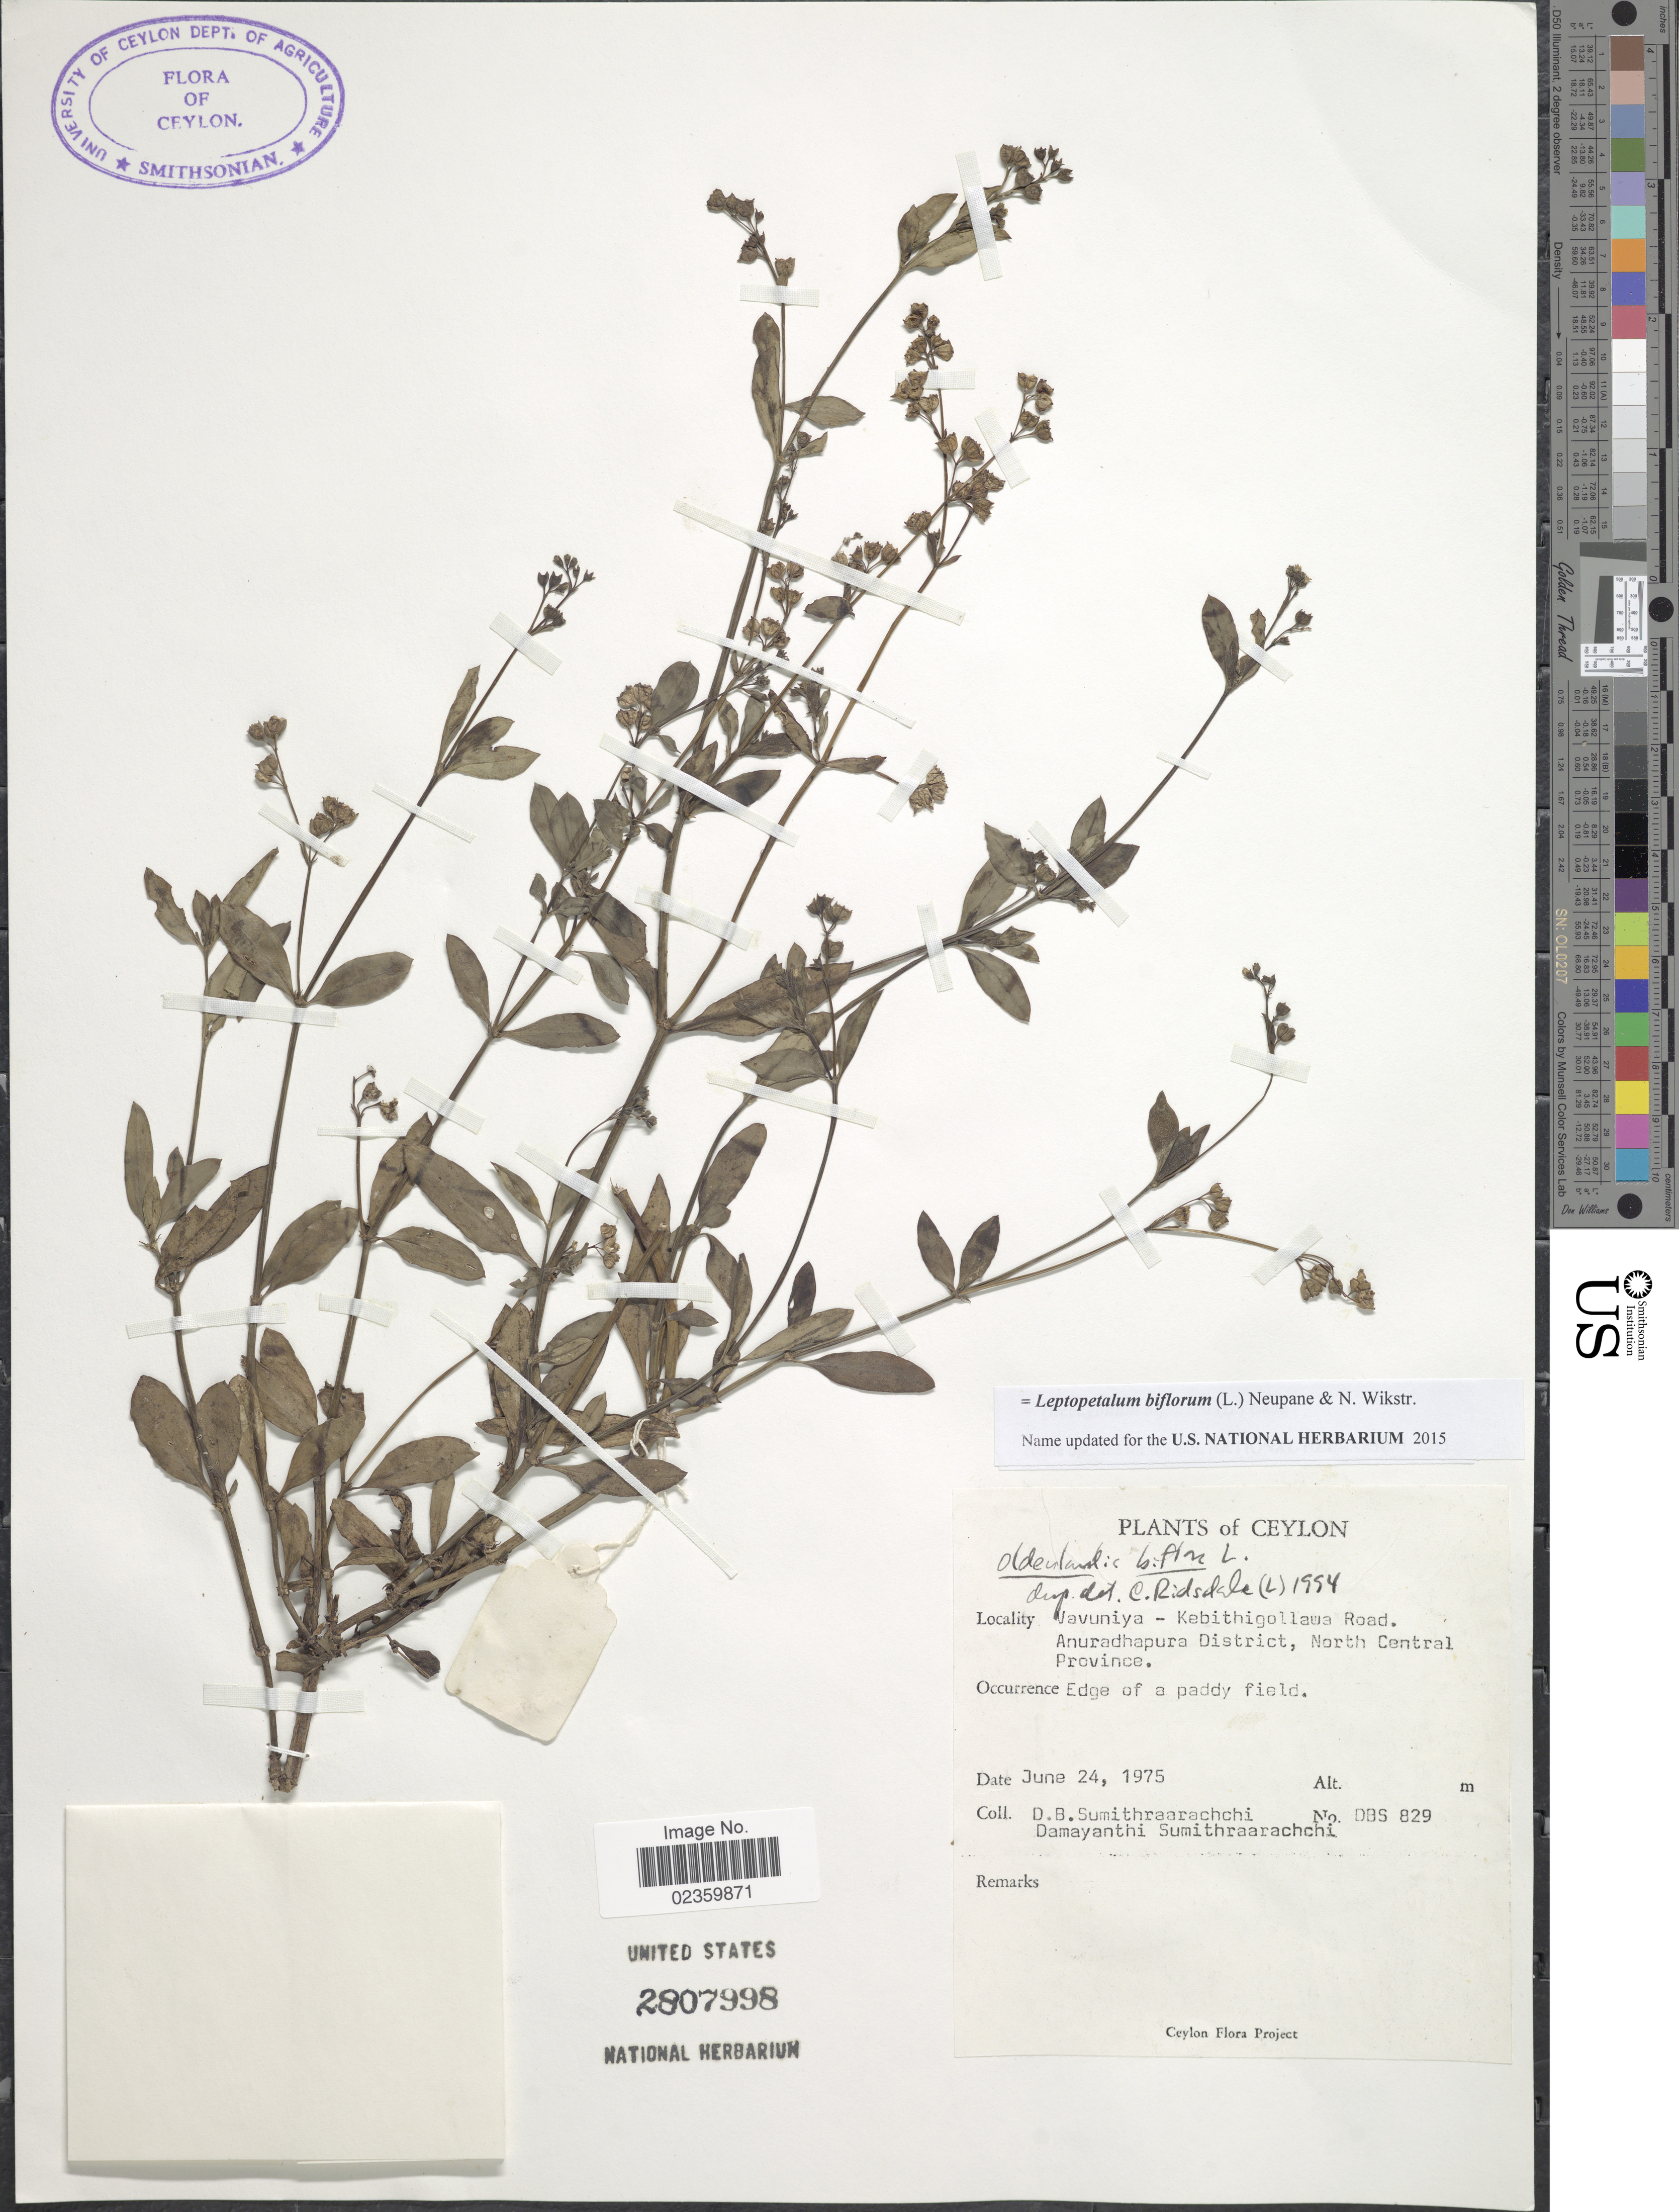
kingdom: Plantae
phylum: Tracheophyta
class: Magnoliopsida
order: Gentianales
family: Rubiaceae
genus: Leptopetalum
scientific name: Leptopetalum biflorum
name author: (L.) Neupane & N. Wikstr.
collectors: D. B. Sumithraarachchi & D. Sumithraarachchi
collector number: DBS829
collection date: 1975-06-24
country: Sri Lanka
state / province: North Central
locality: Ceylon, Vavuniya - Kebithigollawa Road. Anuradhapura District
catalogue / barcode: US 2807998